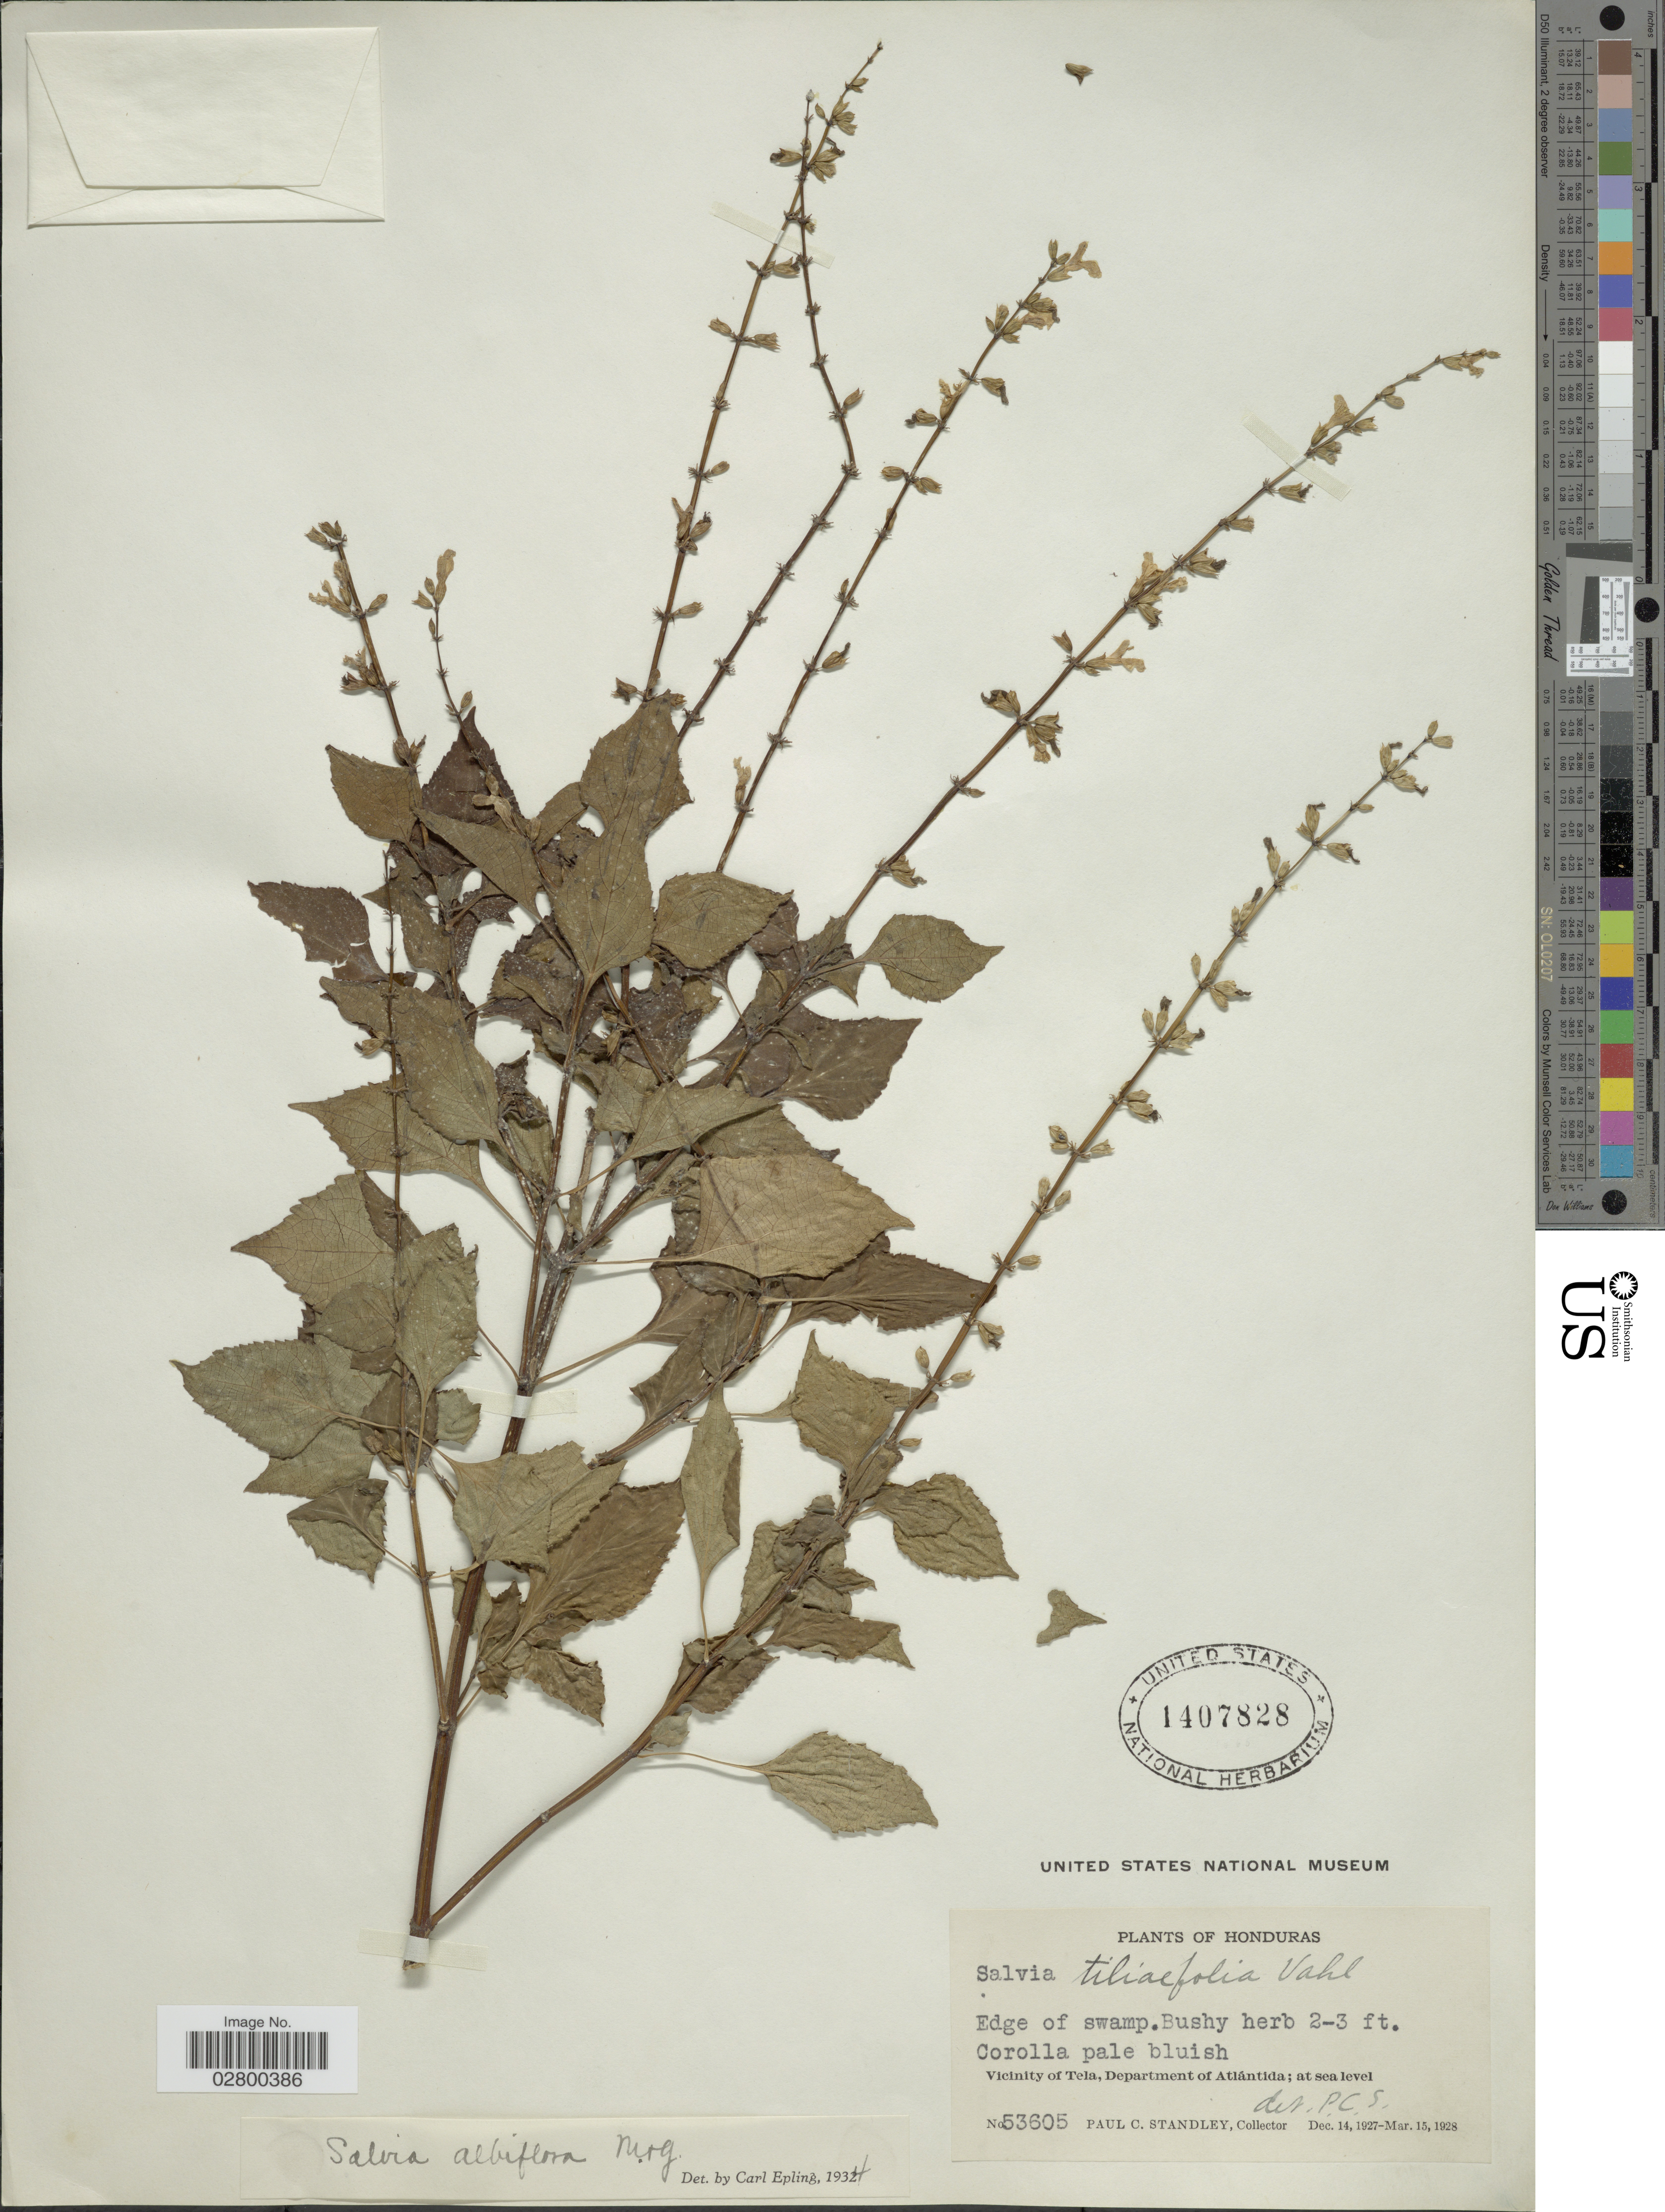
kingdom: Plantae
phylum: Tracheophyta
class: Magnoliopsida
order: Lamiales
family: Lamiaceae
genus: Salvia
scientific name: Salvia albiflora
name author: M. Martens & Galeotti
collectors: P. C. Standley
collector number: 53605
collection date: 1927-12-14/1928-03-15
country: Honduras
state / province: Atlántida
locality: Vicinity of Tela, Department of Atlántida.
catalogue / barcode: US 1407828